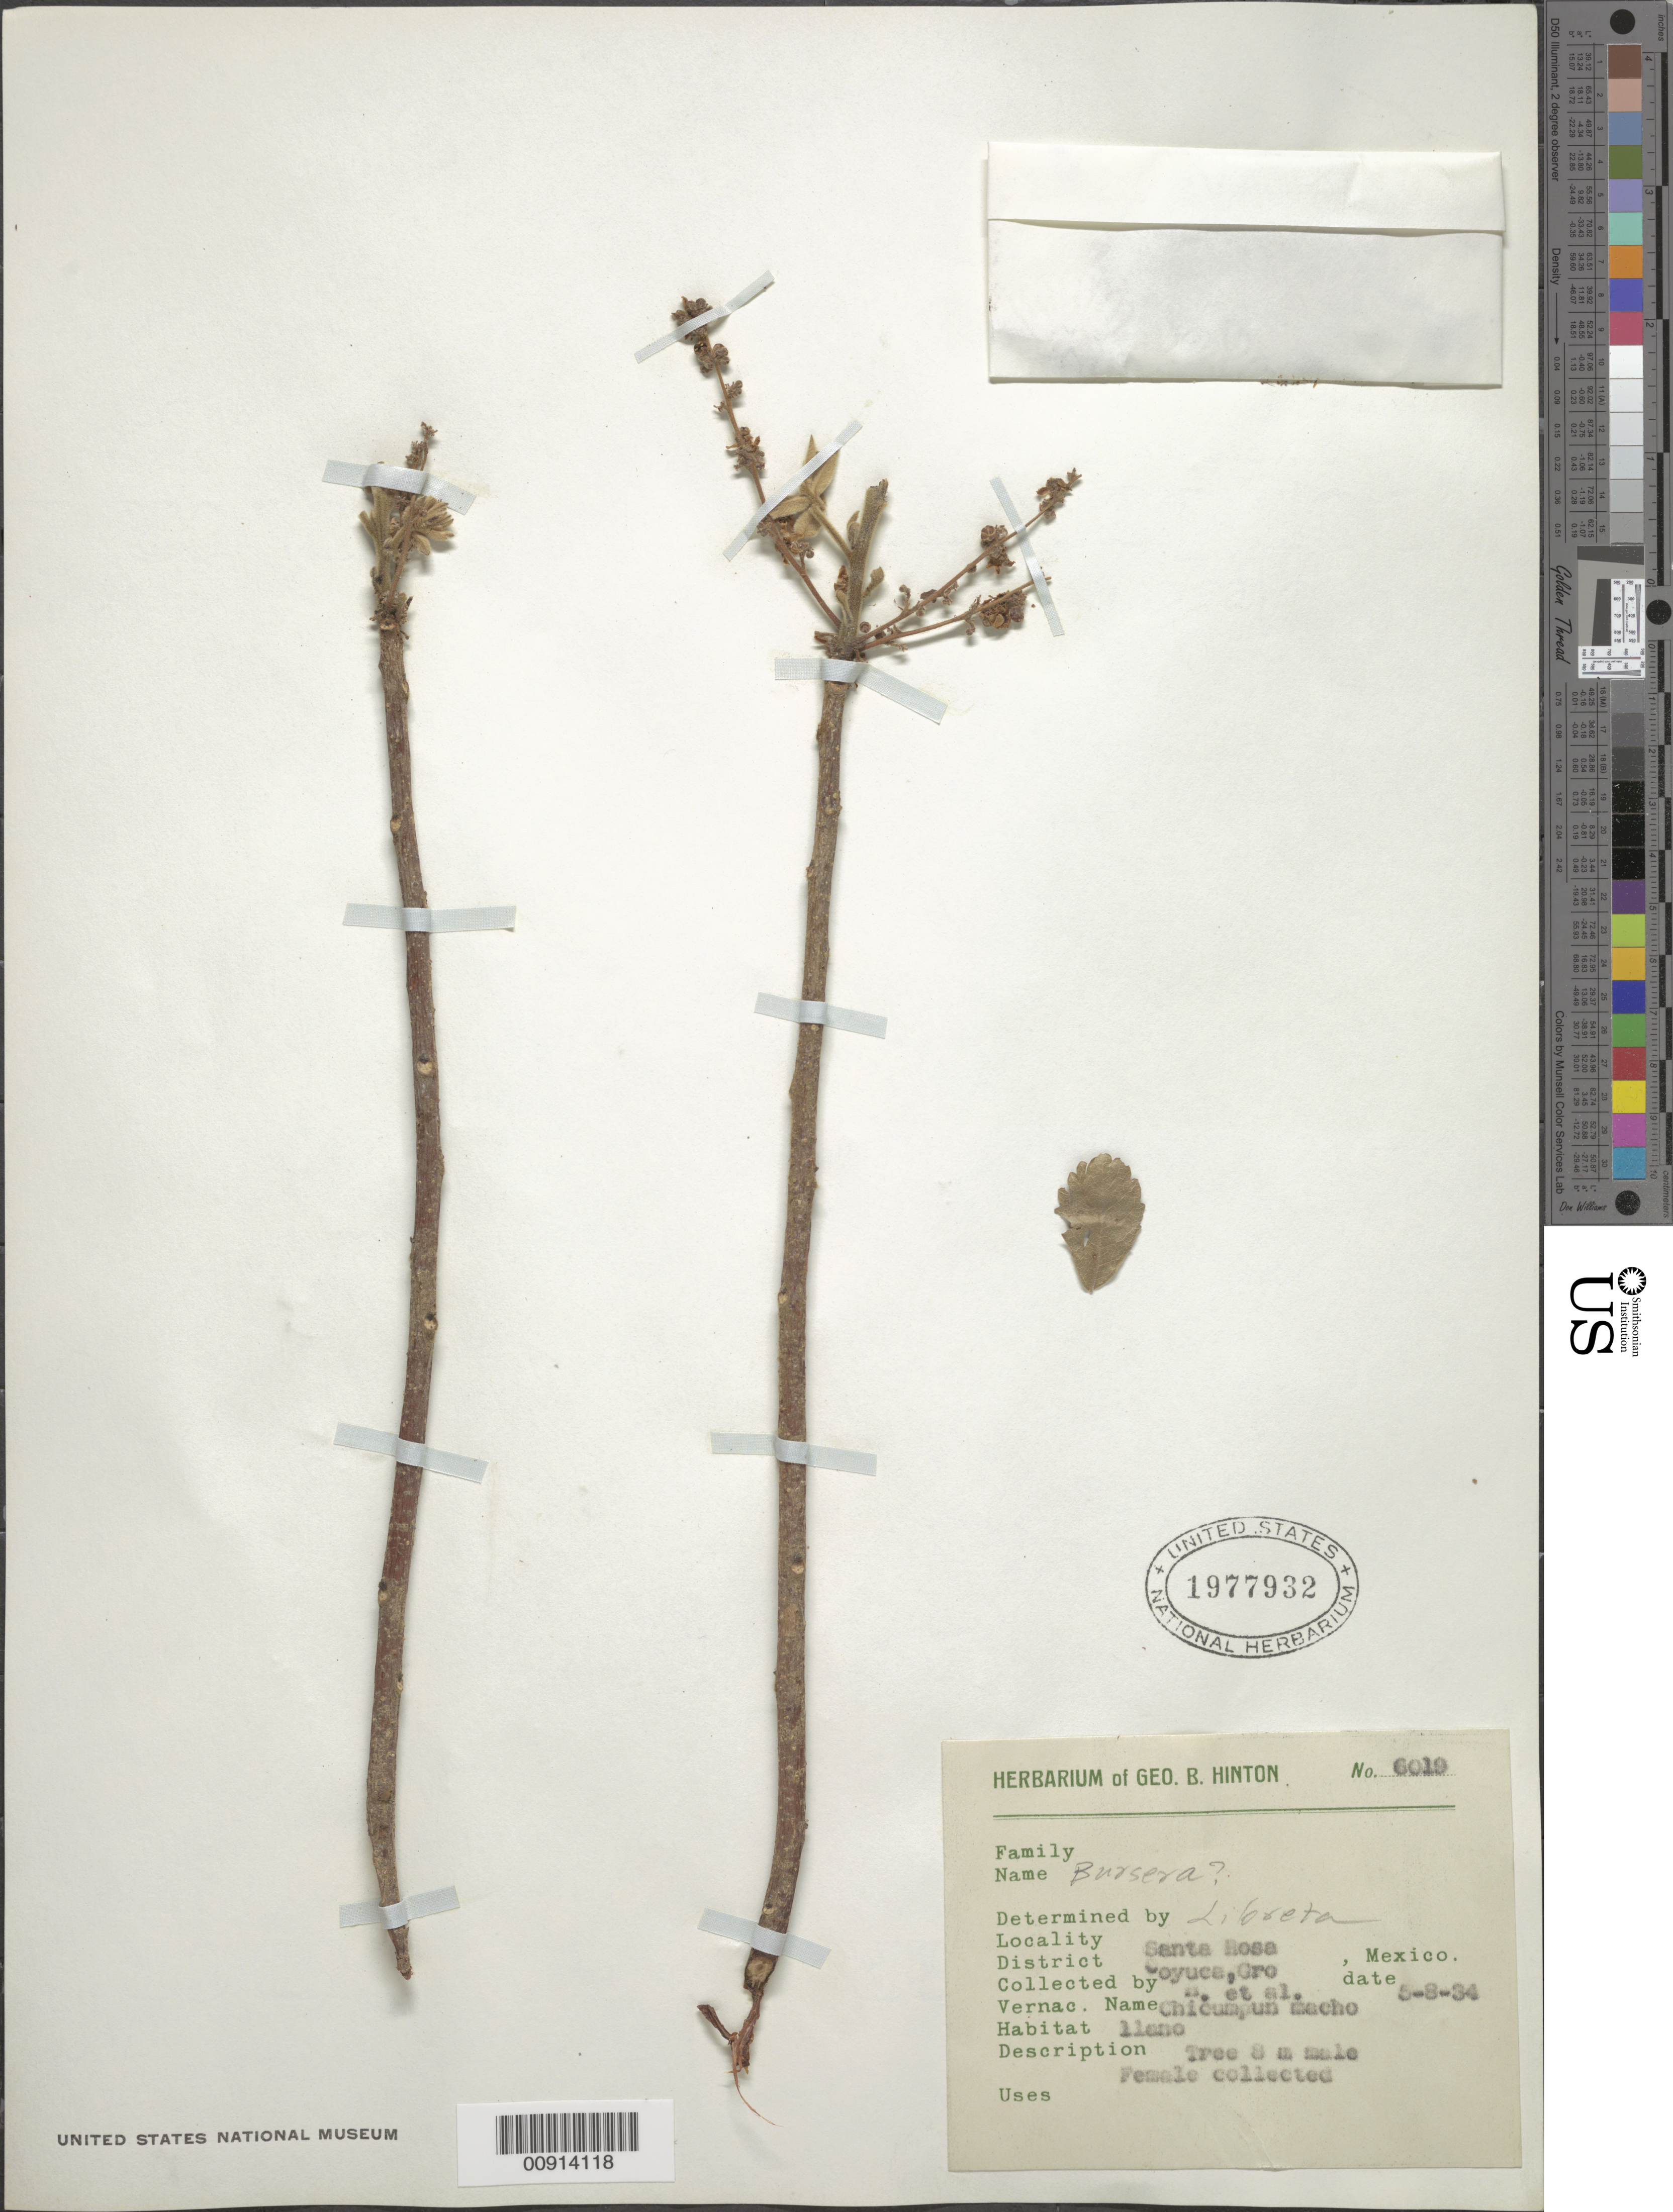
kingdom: Plantae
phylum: Tracheophyta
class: Magnoliopsida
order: Sapindales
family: Burseraceae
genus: Bursera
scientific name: Bursera sp.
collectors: G. B. Hinton & et al.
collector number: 6019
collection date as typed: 08 May 1934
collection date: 1934-05-08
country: Mexico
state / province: Guerrero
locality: Santa Rosa, District Coyuca, Guerrero.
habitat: Llano.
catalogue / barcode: US 1977932